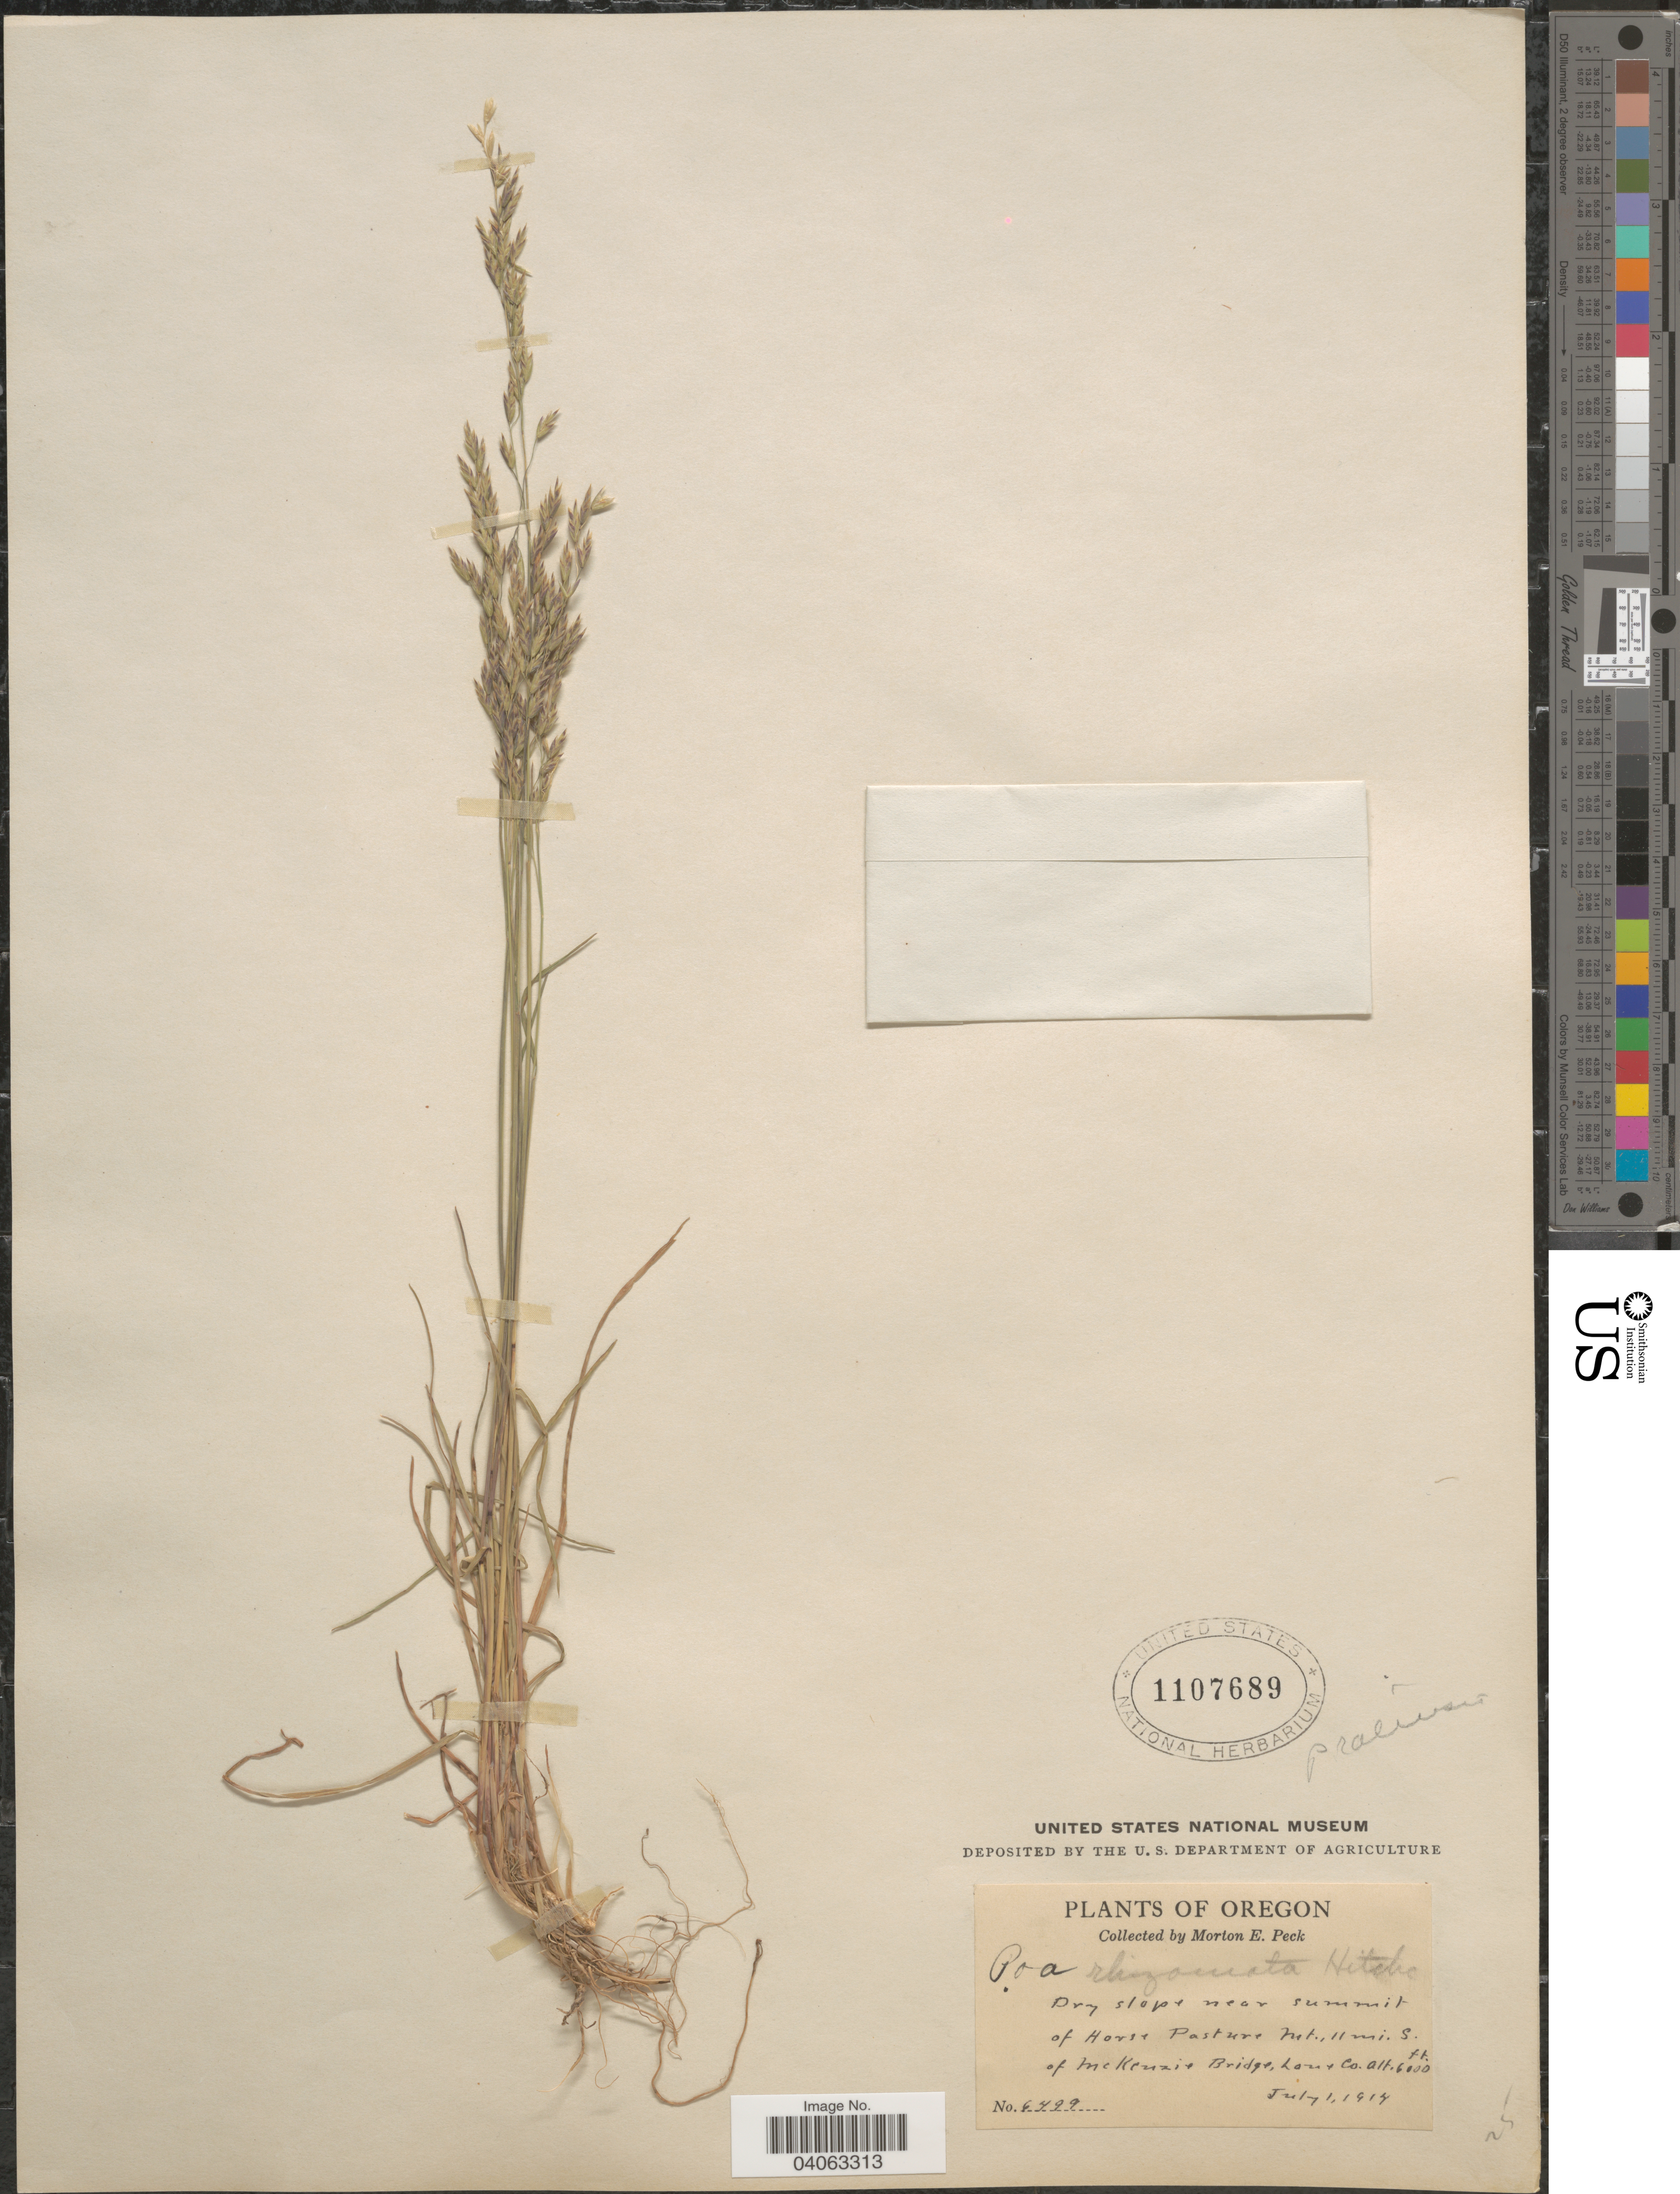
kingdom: Plantae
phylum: Tracheophyta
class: Liliopsida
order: Poales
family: Poaceae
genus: Poa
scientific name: Poa pratensis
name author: L.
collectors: M. E. Peck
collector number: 6499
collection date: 1914-07-01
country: United States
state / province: Oregon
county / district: Lane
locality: Dry slope near summit of Horse Pasture Mt., 11 mi. S. of McKenzie Bridge, Lane Co.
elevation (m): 1829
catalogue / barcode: US 1107689